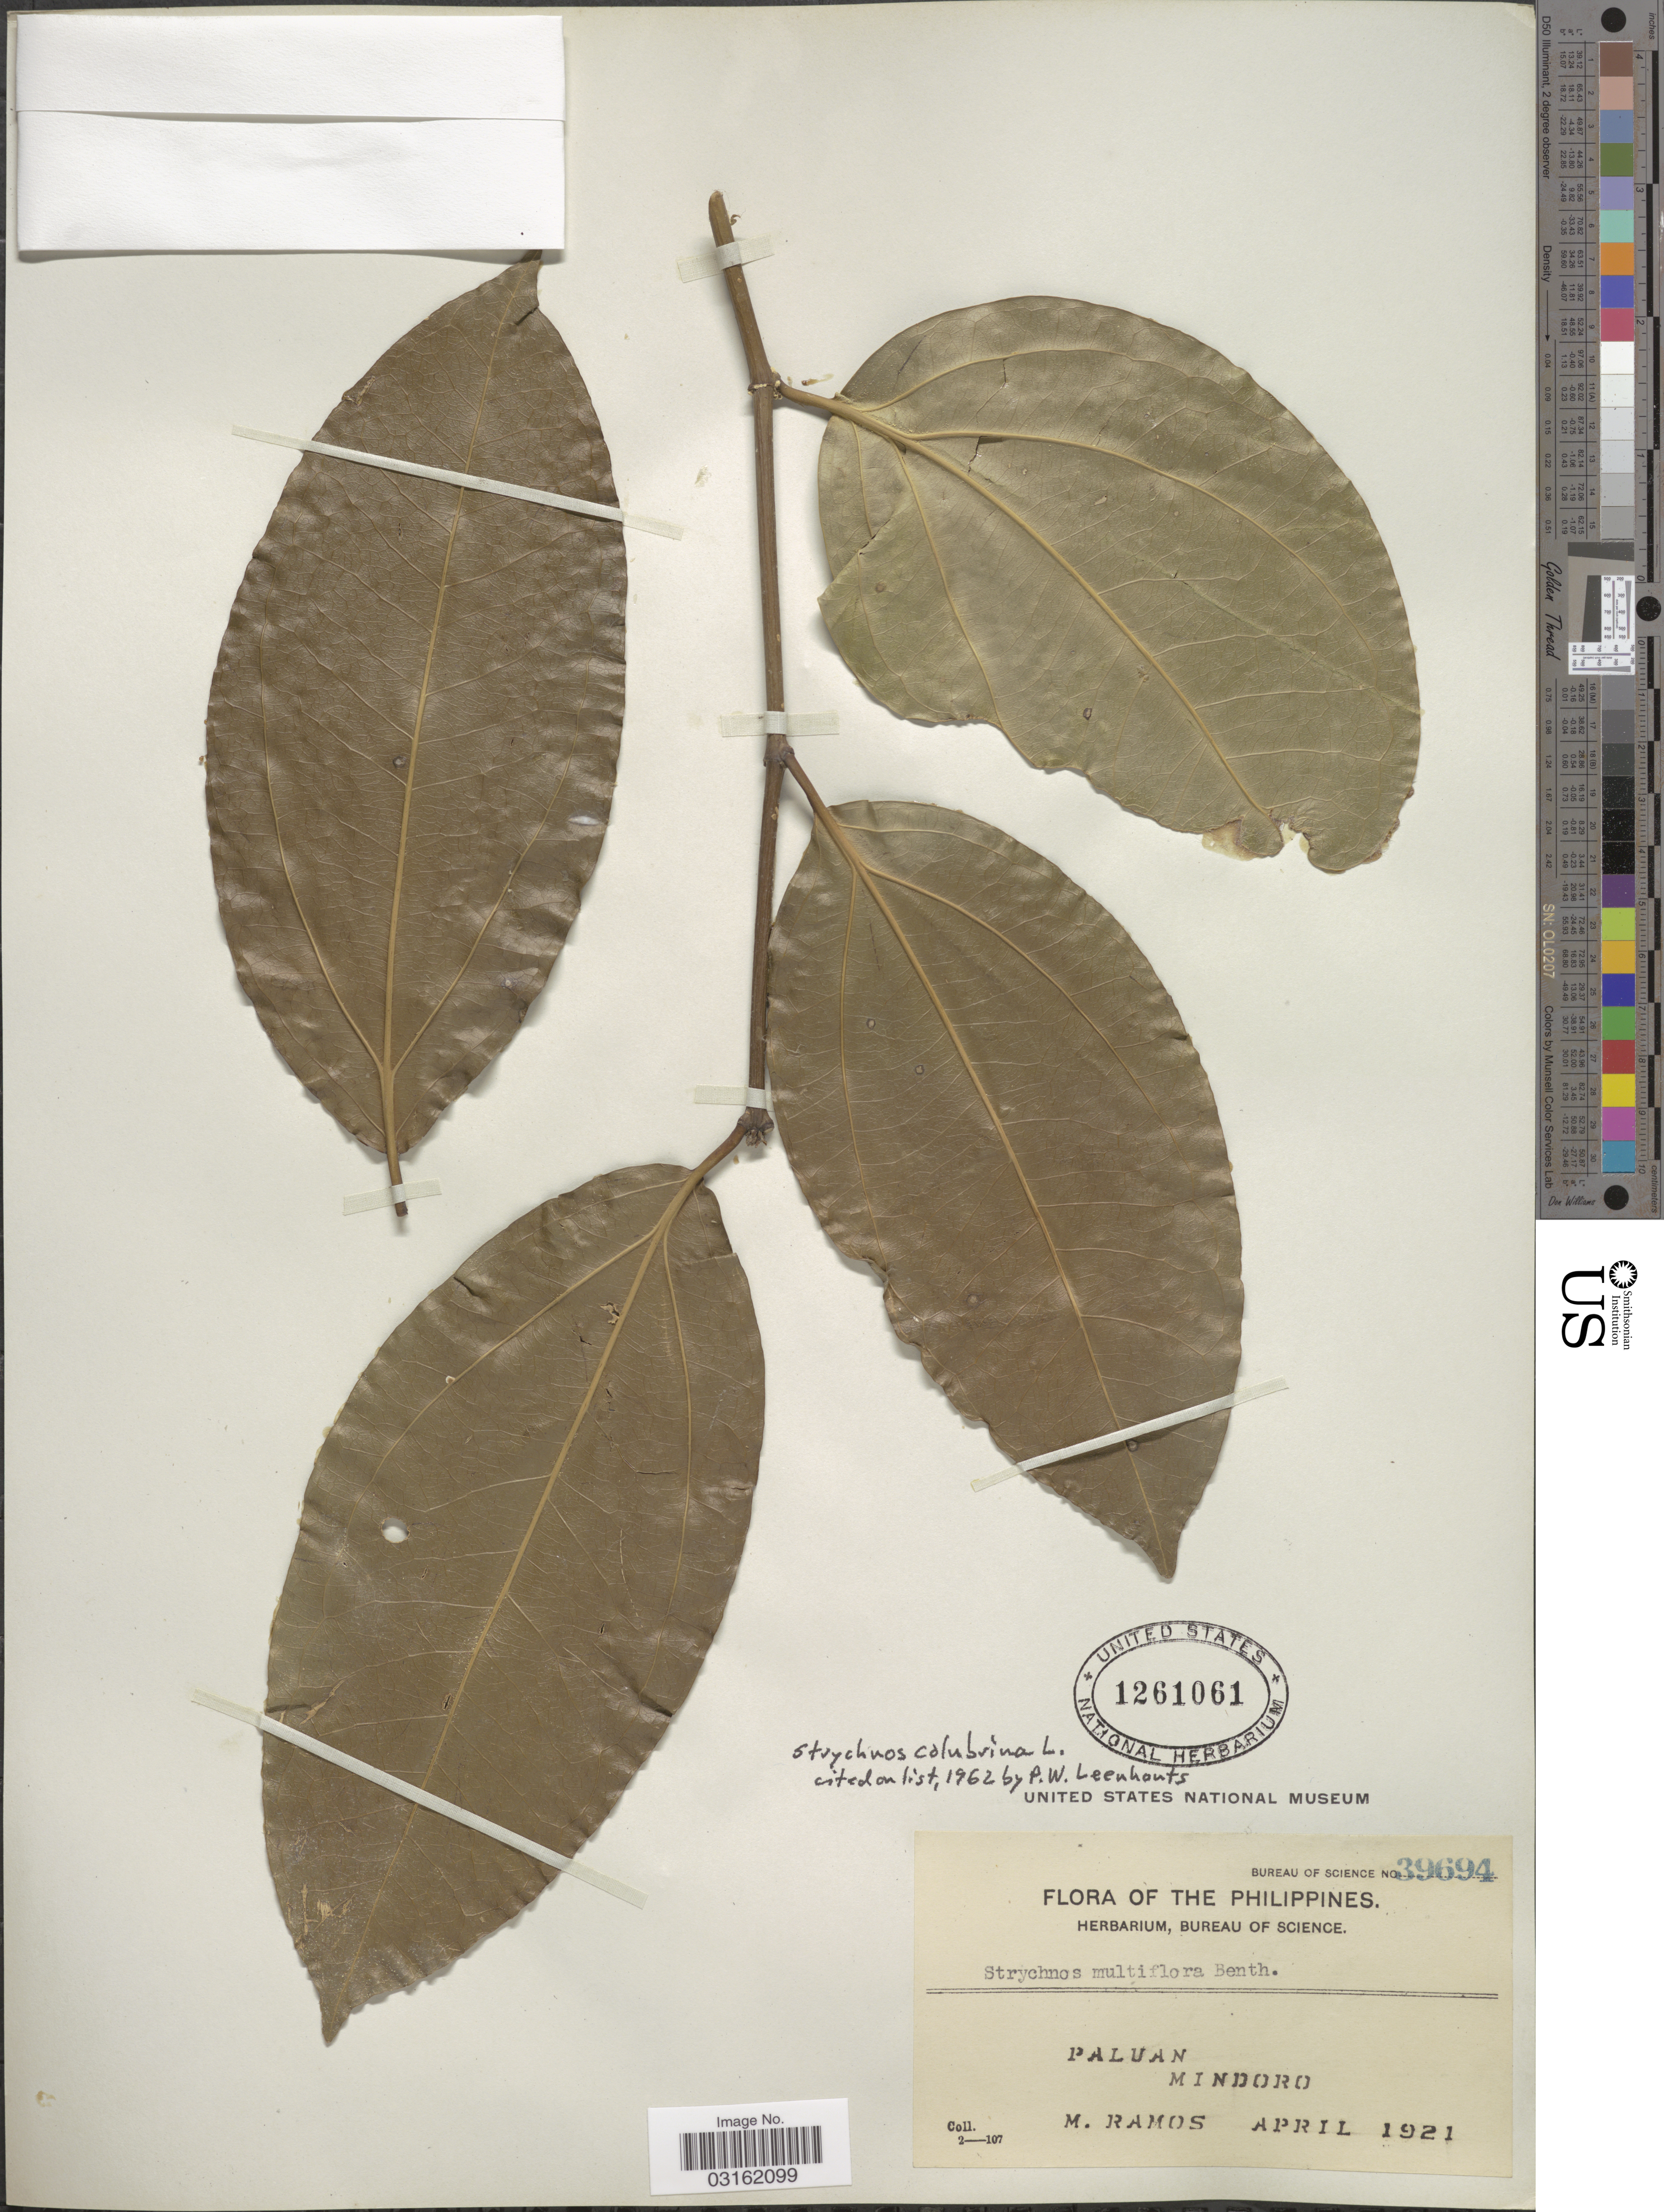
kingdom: Plantae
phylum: Tracheophyta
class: Magnoliopsida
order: Gentianales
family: Loganiaceae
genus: Strychnos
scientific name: Strychnos colubrina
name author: L.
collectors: M. Ramos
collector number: Bureau of science 39694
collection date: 1921-04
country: Philippines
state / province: Mimaropa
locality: Paluan, Mindoro.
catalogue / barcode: US 1261061